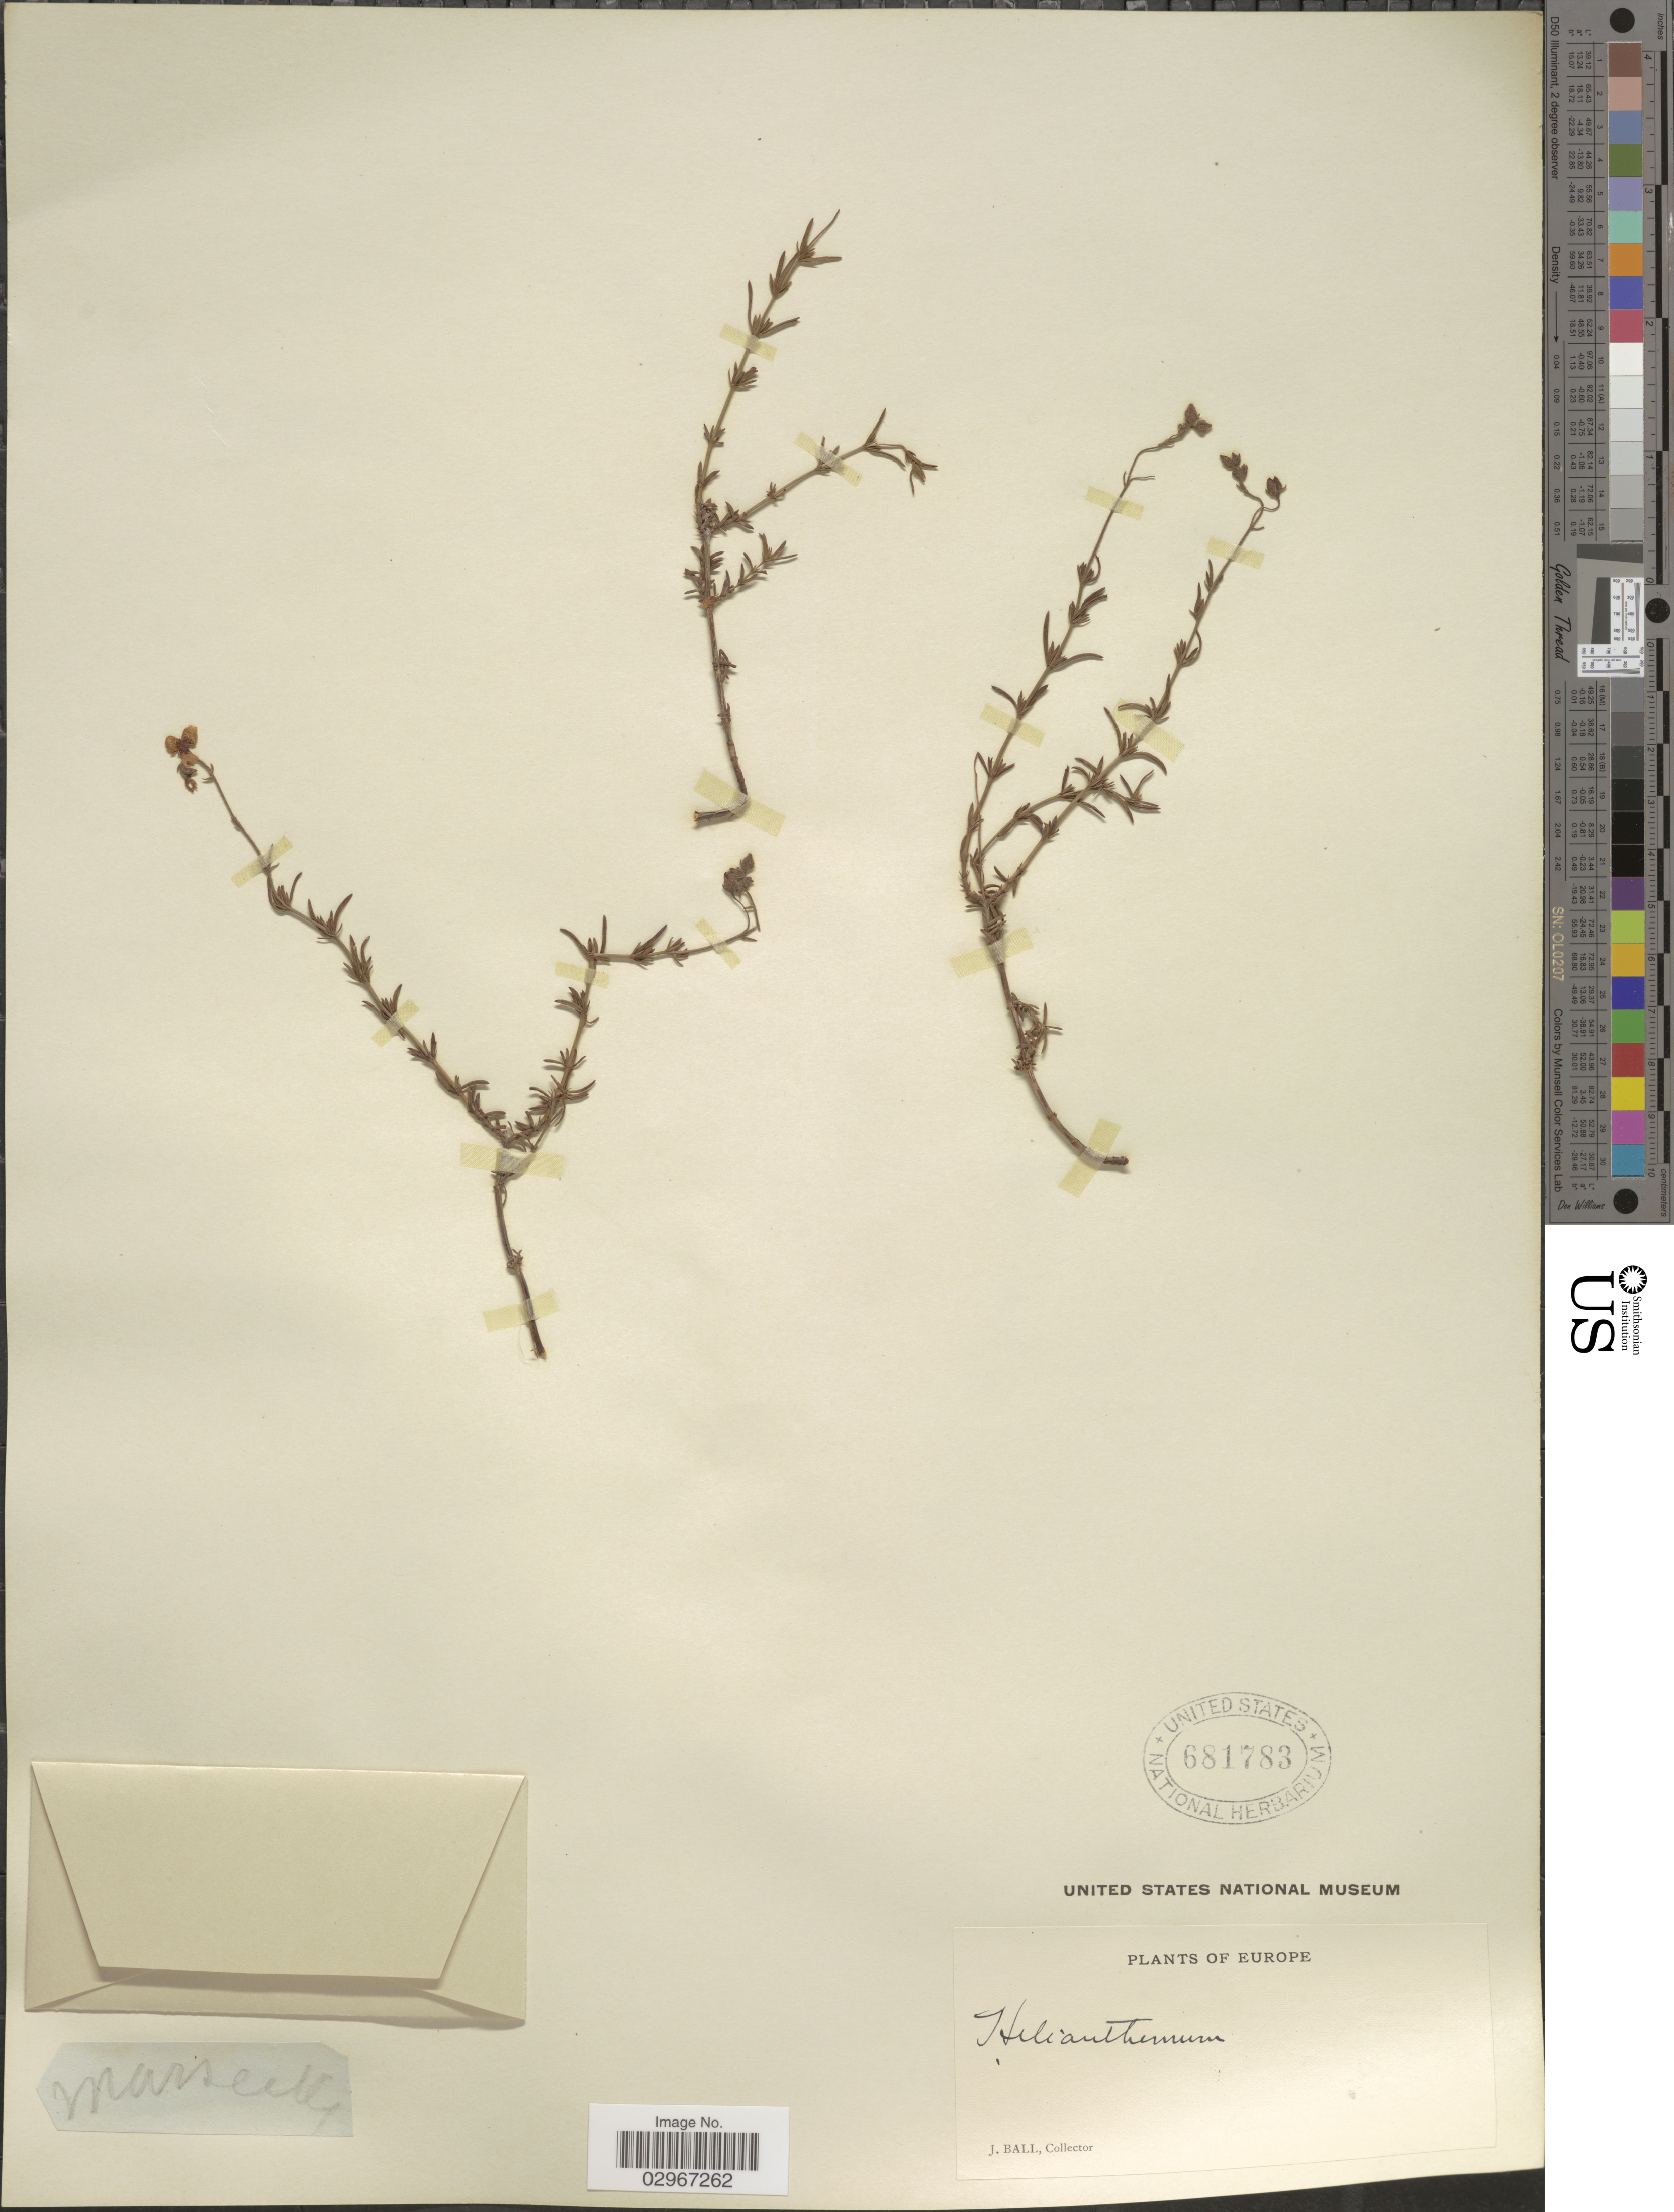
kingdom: Plantae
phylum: Tracheophyta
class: Magnoliopsida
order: Malvales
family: Cistaceae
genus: Helianthemum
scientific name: Helianthemum sp.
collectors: J. Ball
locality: Europe.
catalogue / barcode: US 681783